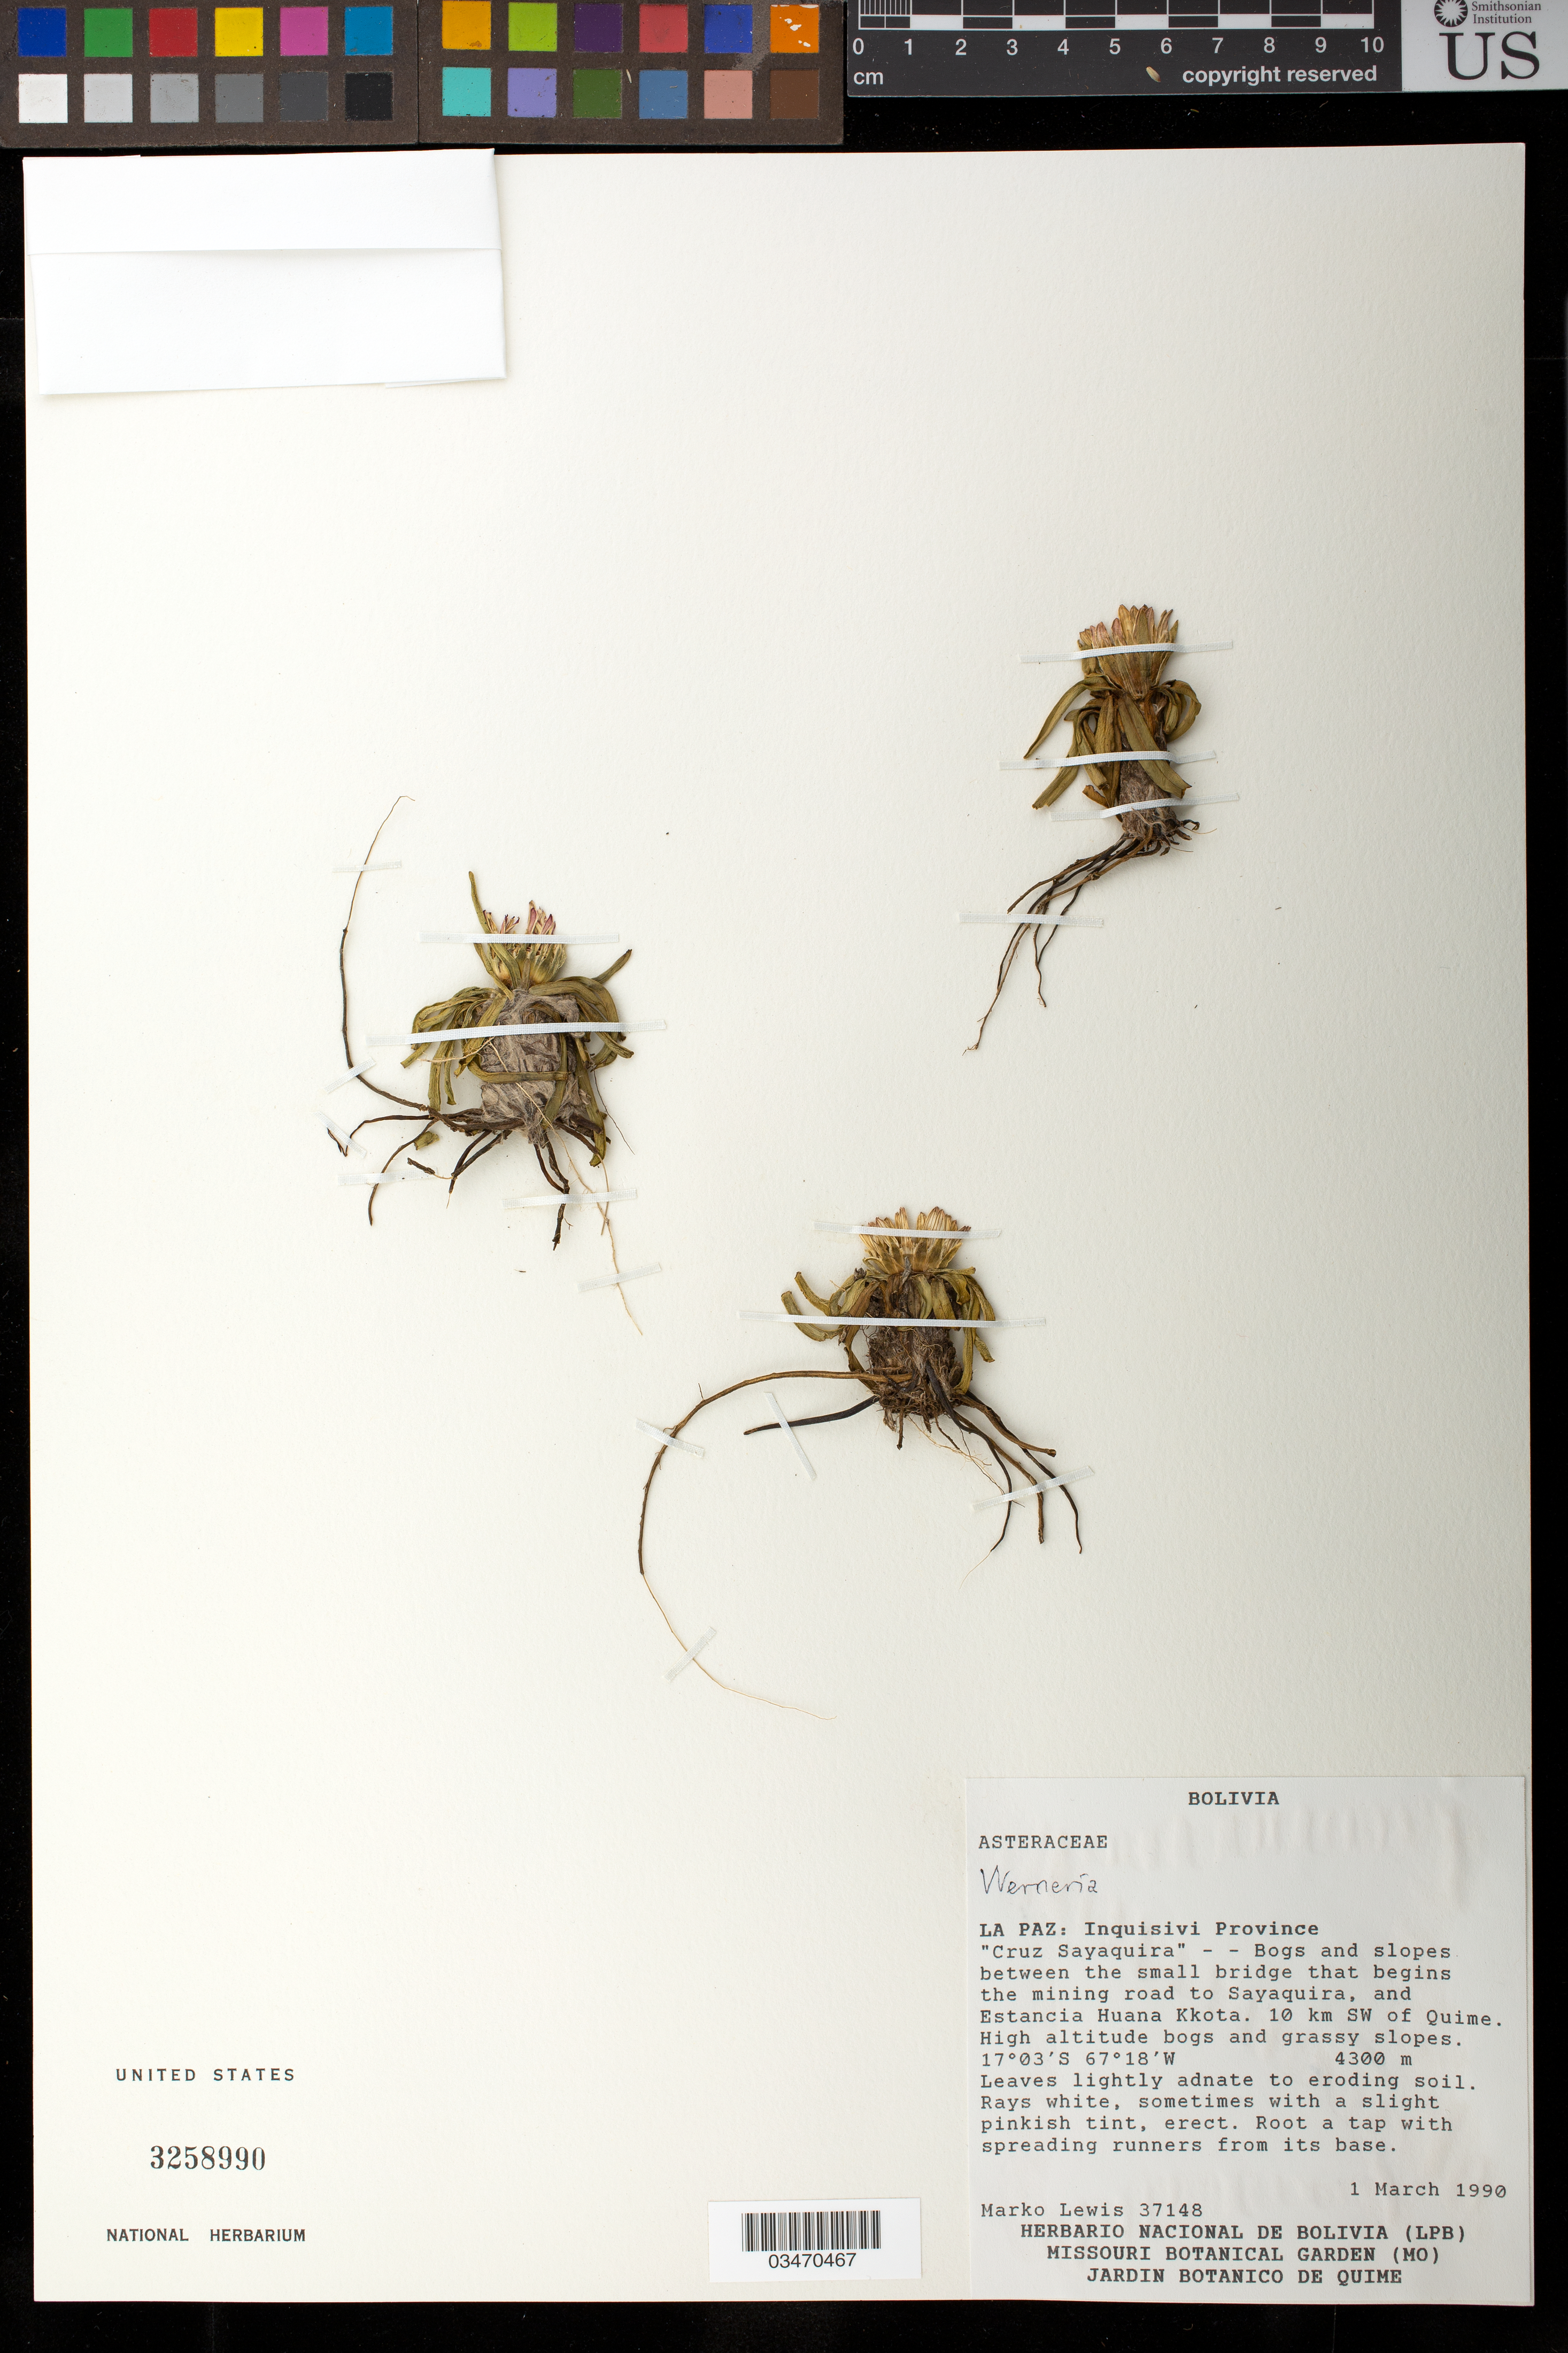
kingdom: Plantae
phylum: Tracheophyta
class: Magnoliopsida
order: Asterales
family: Asteraceae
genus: Werneria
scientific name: Werneria sp.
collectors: M. A. Lewis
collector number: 37148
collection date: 1990-03-01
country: Bolivia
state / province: La Paz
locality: Inquisivi Province, "Cruz Sayaquira"-Bogs and slopes between the small bridge that begins the mining road to Sayaquira, and Estancia Huana Kkota, 10 km SW of Quime.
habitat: High altitude bogs and grassy slopes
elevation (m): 4300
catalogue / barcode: US 3258990